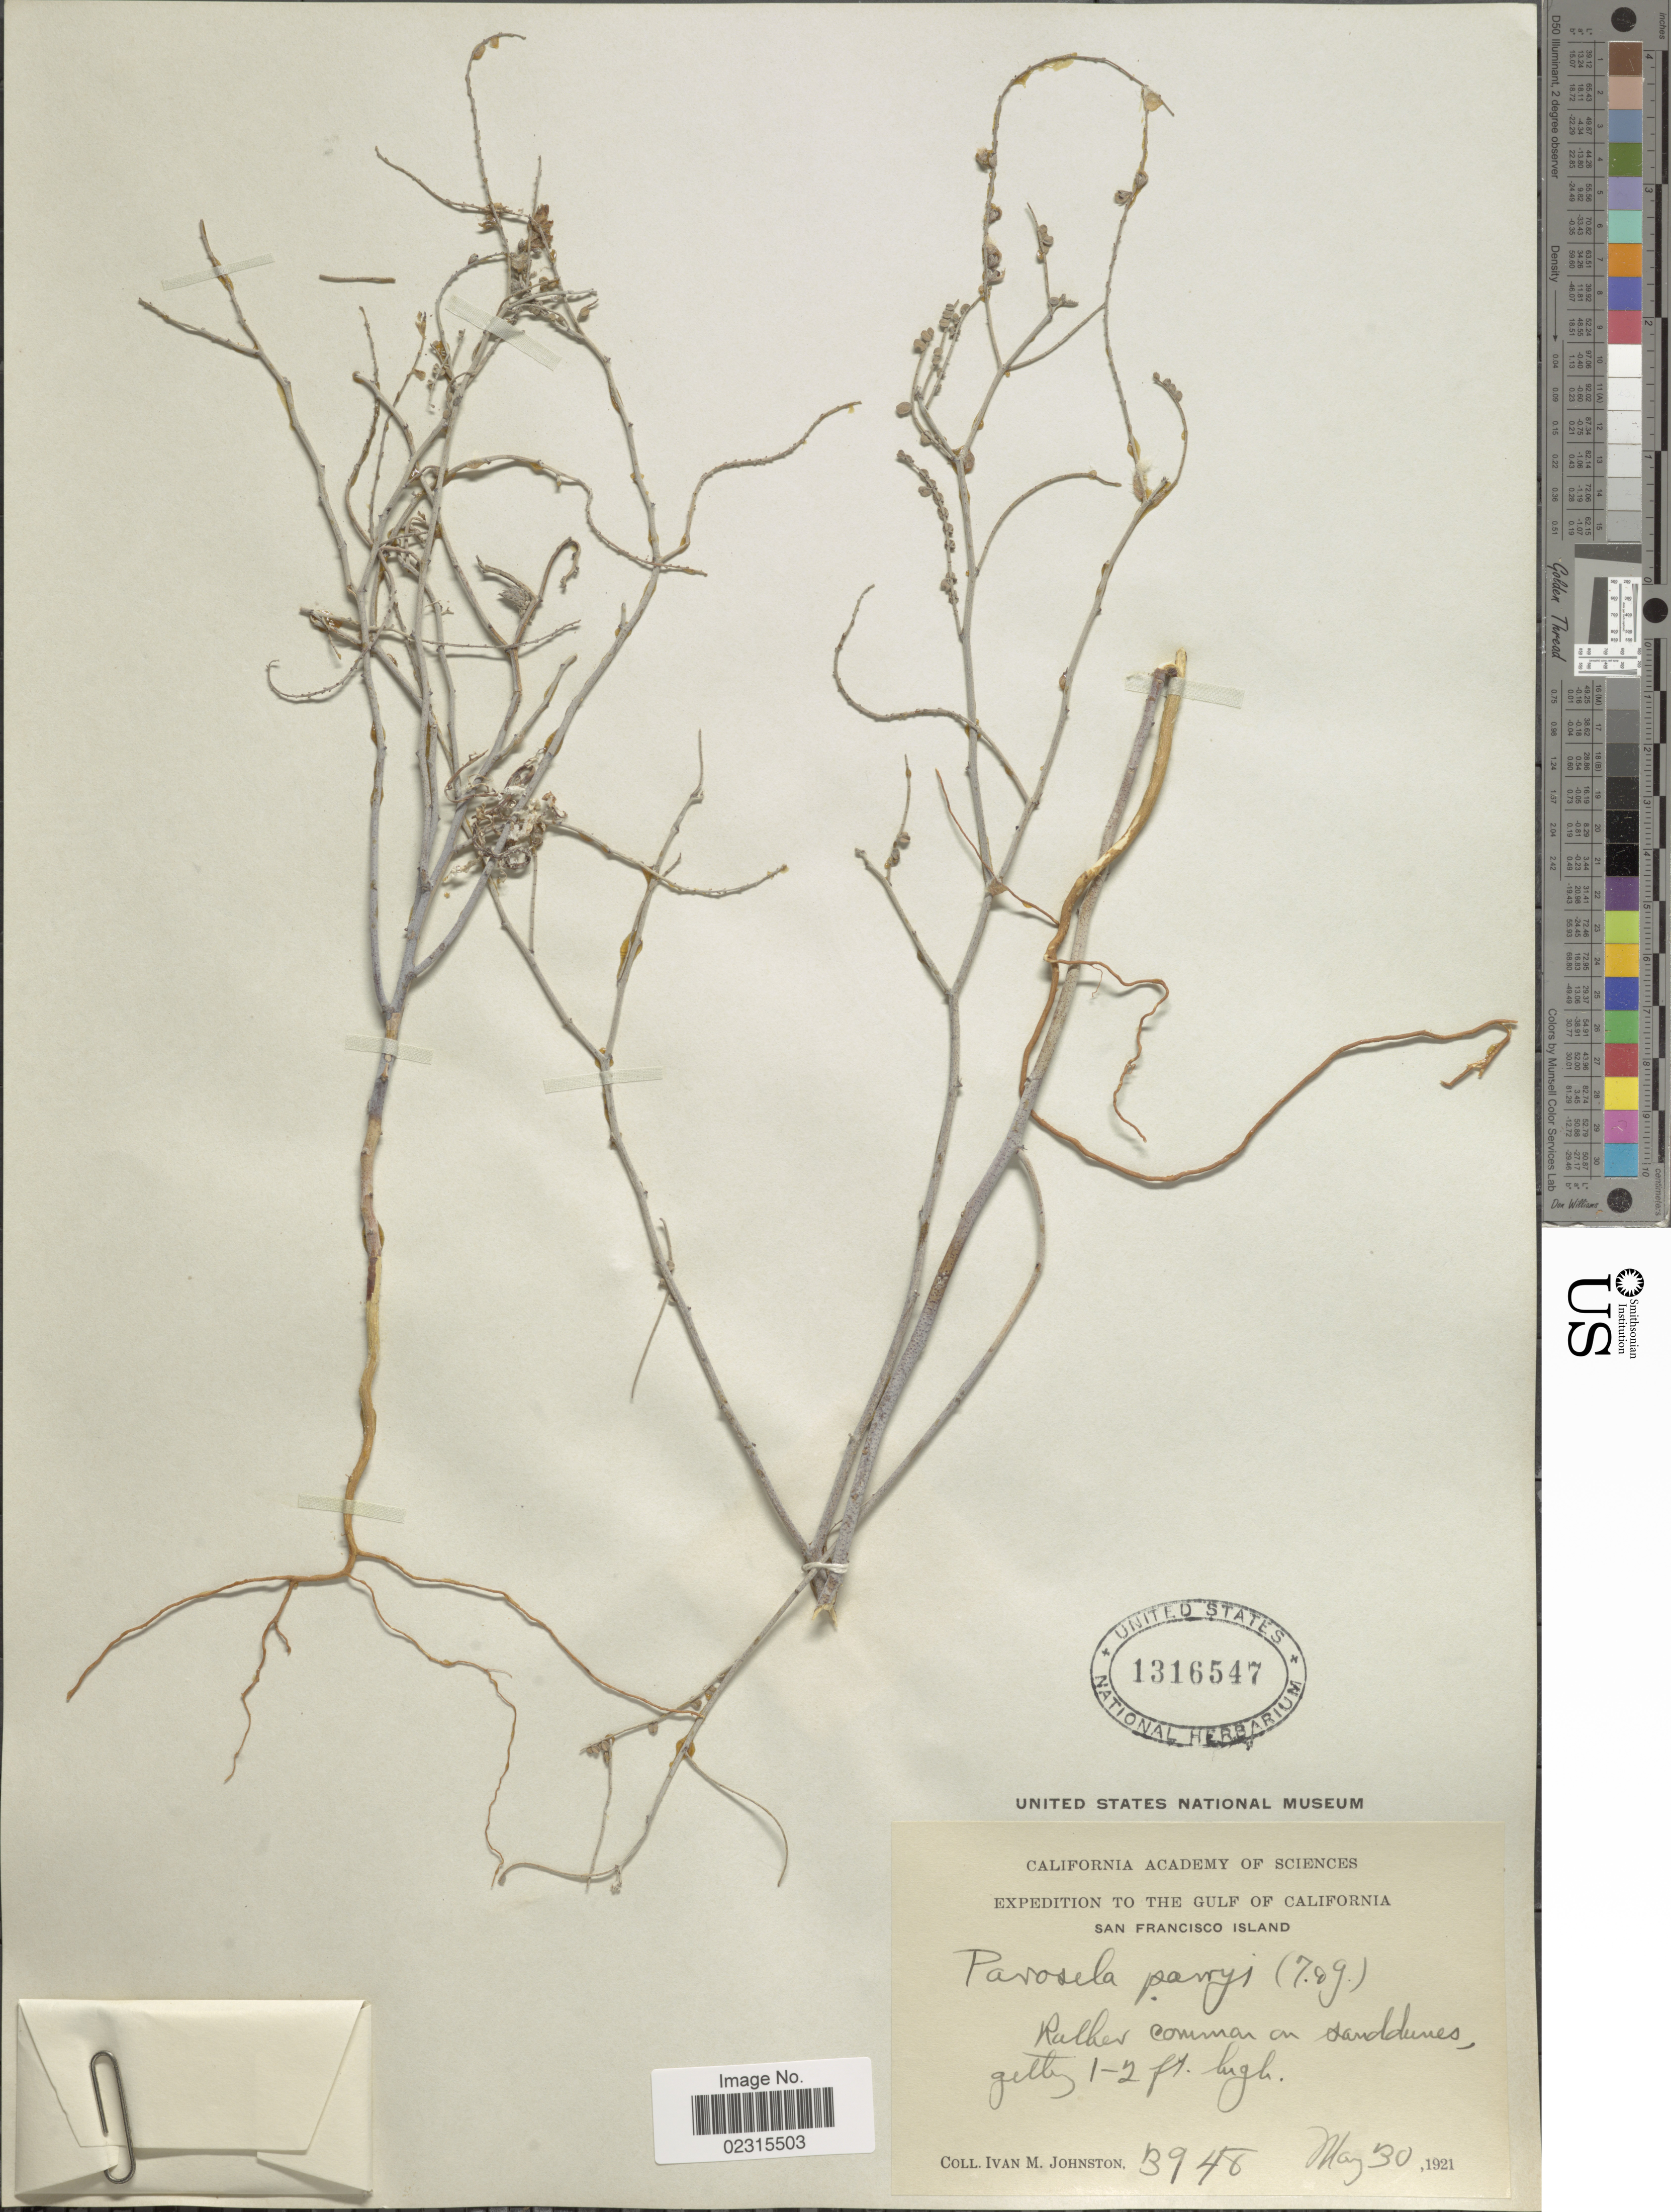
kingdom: Plantae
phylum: Tracheophyta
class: Magnoliopsida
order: Fabales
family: Fabaceae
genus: Marina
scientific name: Marina parryi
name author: (Torr. & A. Gray) Barneby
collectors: I.M. Johnston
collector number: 3948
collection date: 1921-05-30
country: Mexico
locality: Gulf of California, San Francisco Island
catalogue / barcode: US 1316547